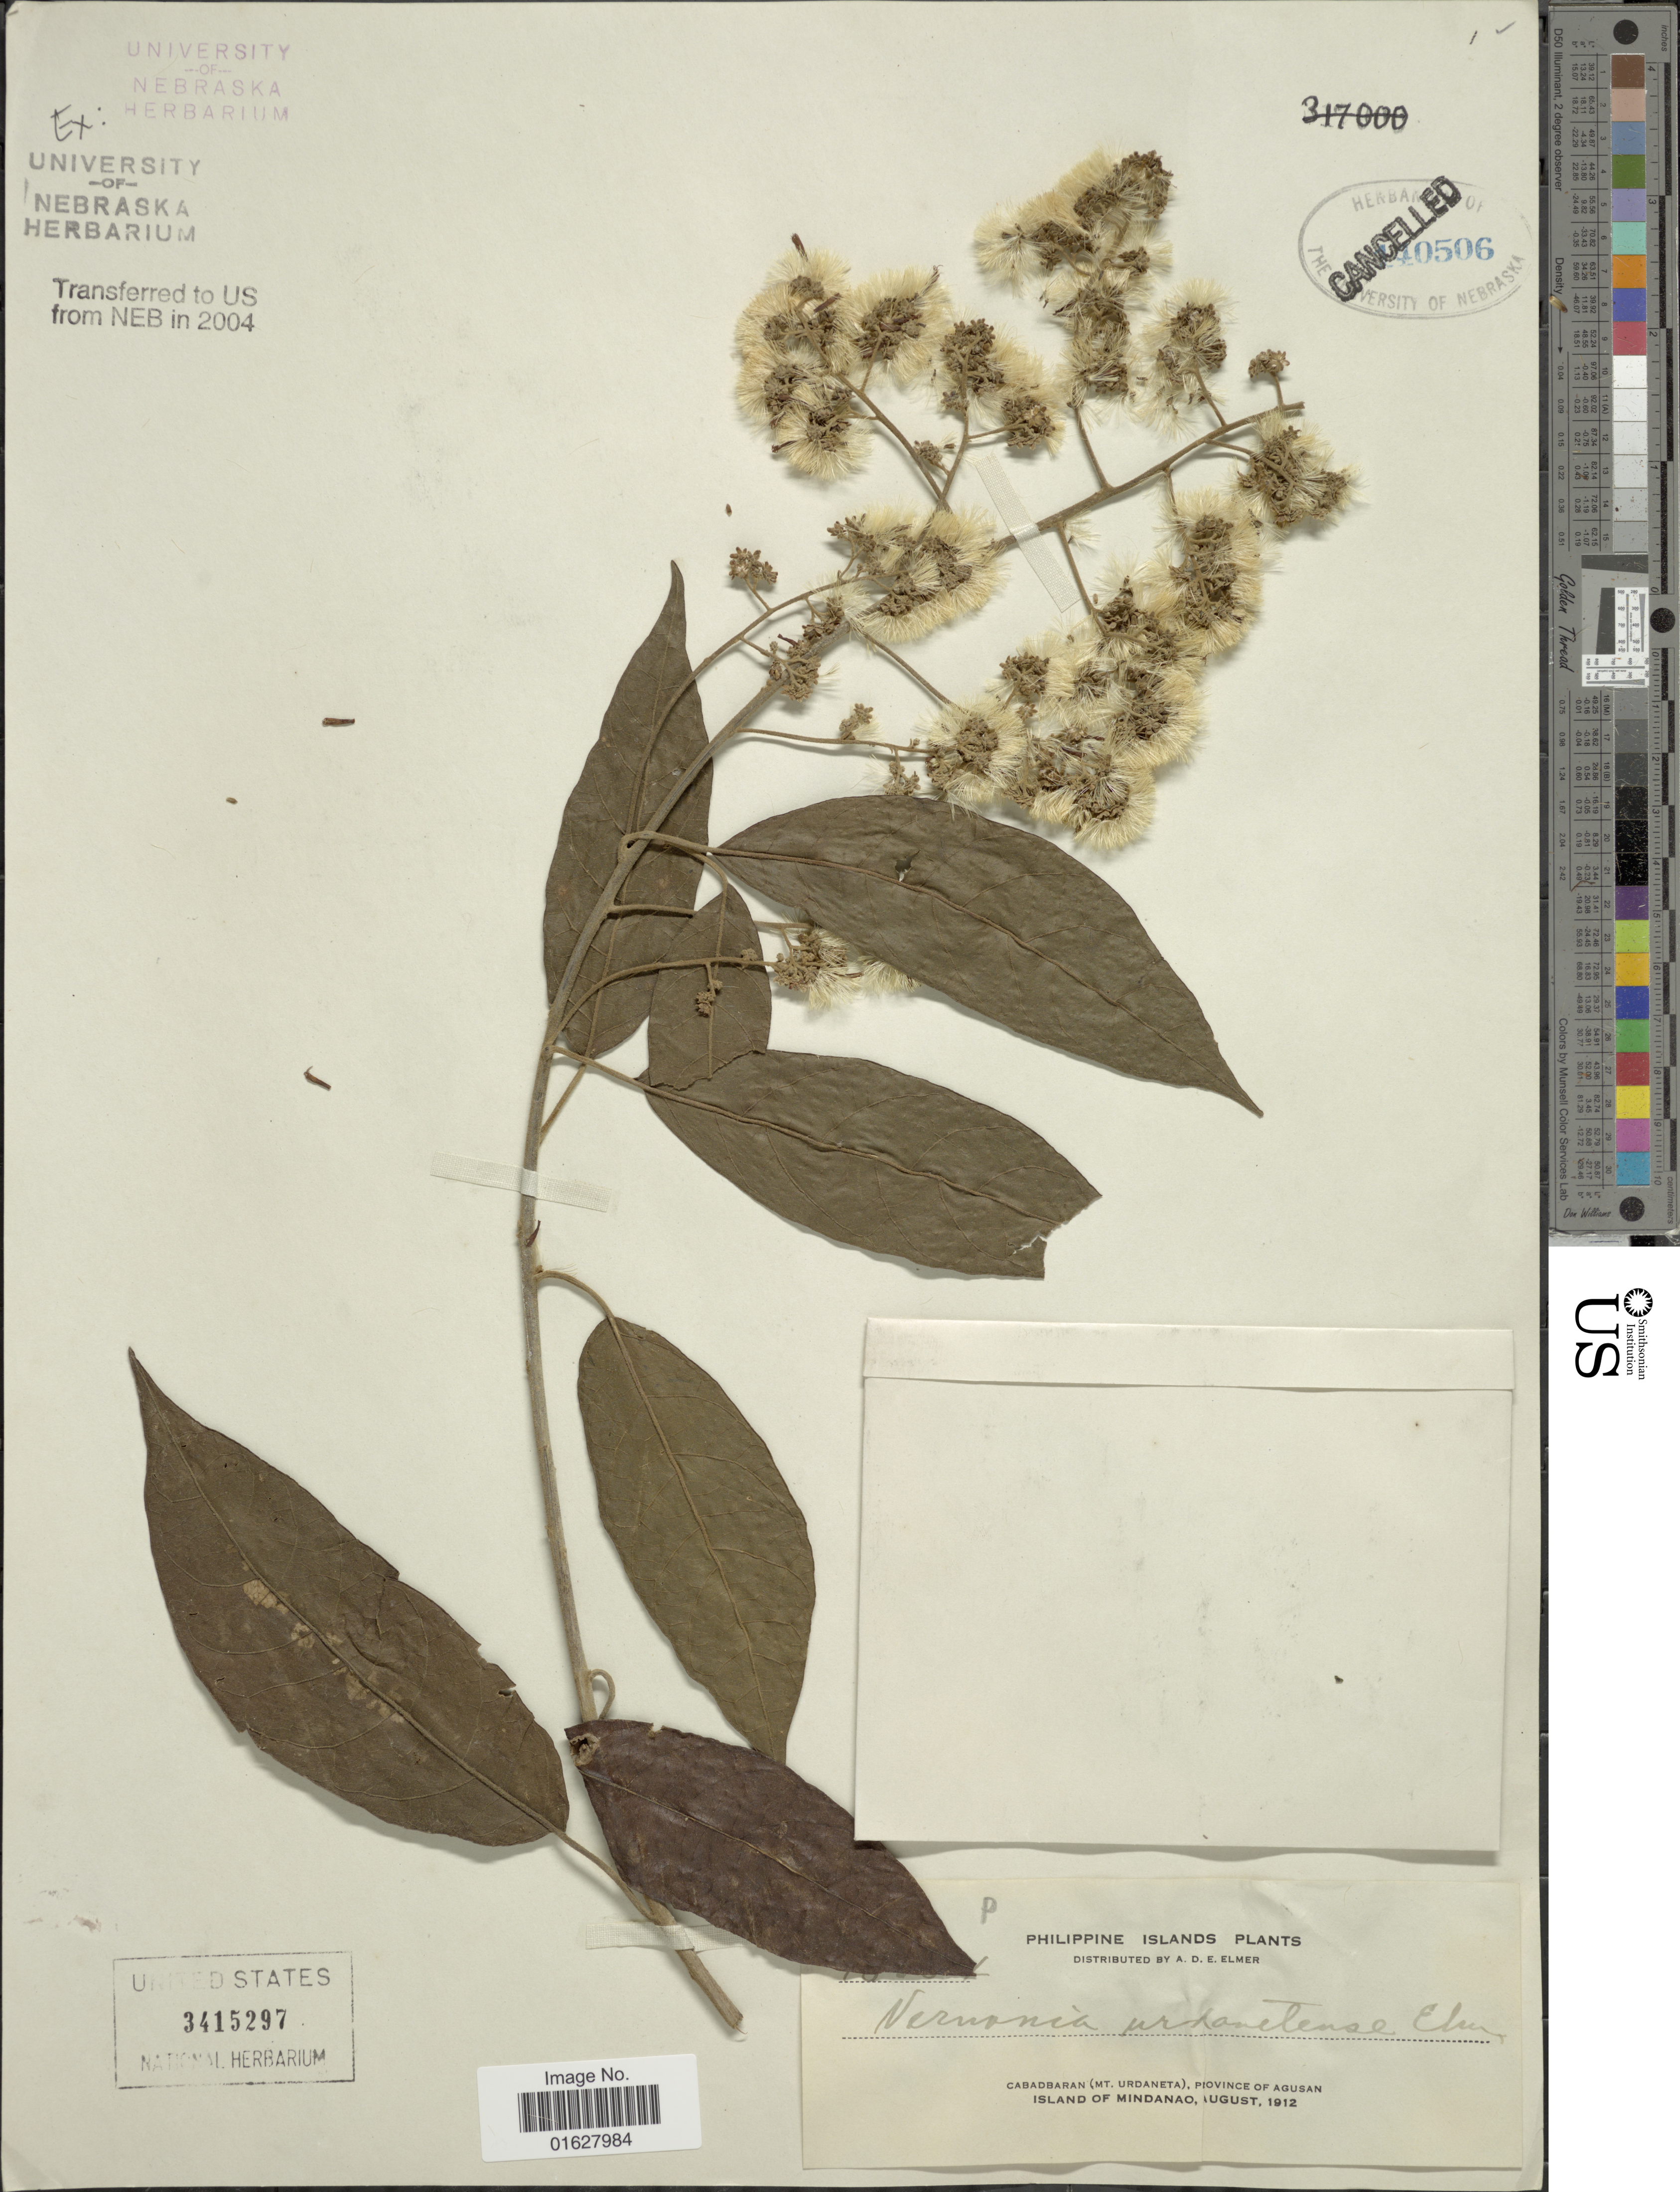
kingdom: Plantae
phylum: Tracheophyta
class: Magnoliopsida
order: Asterales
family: Asteraceae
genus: Vernonia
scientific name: Vernonia urdanetensis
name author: Elmer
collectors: A. D. E. Elmer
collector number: P111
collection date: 1912-08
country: Philippines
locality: Philippine Islands. Cabadbaran (Mt. Urdaneta), Province of Agusan. Island of Mindanao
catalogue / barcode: US 3415297